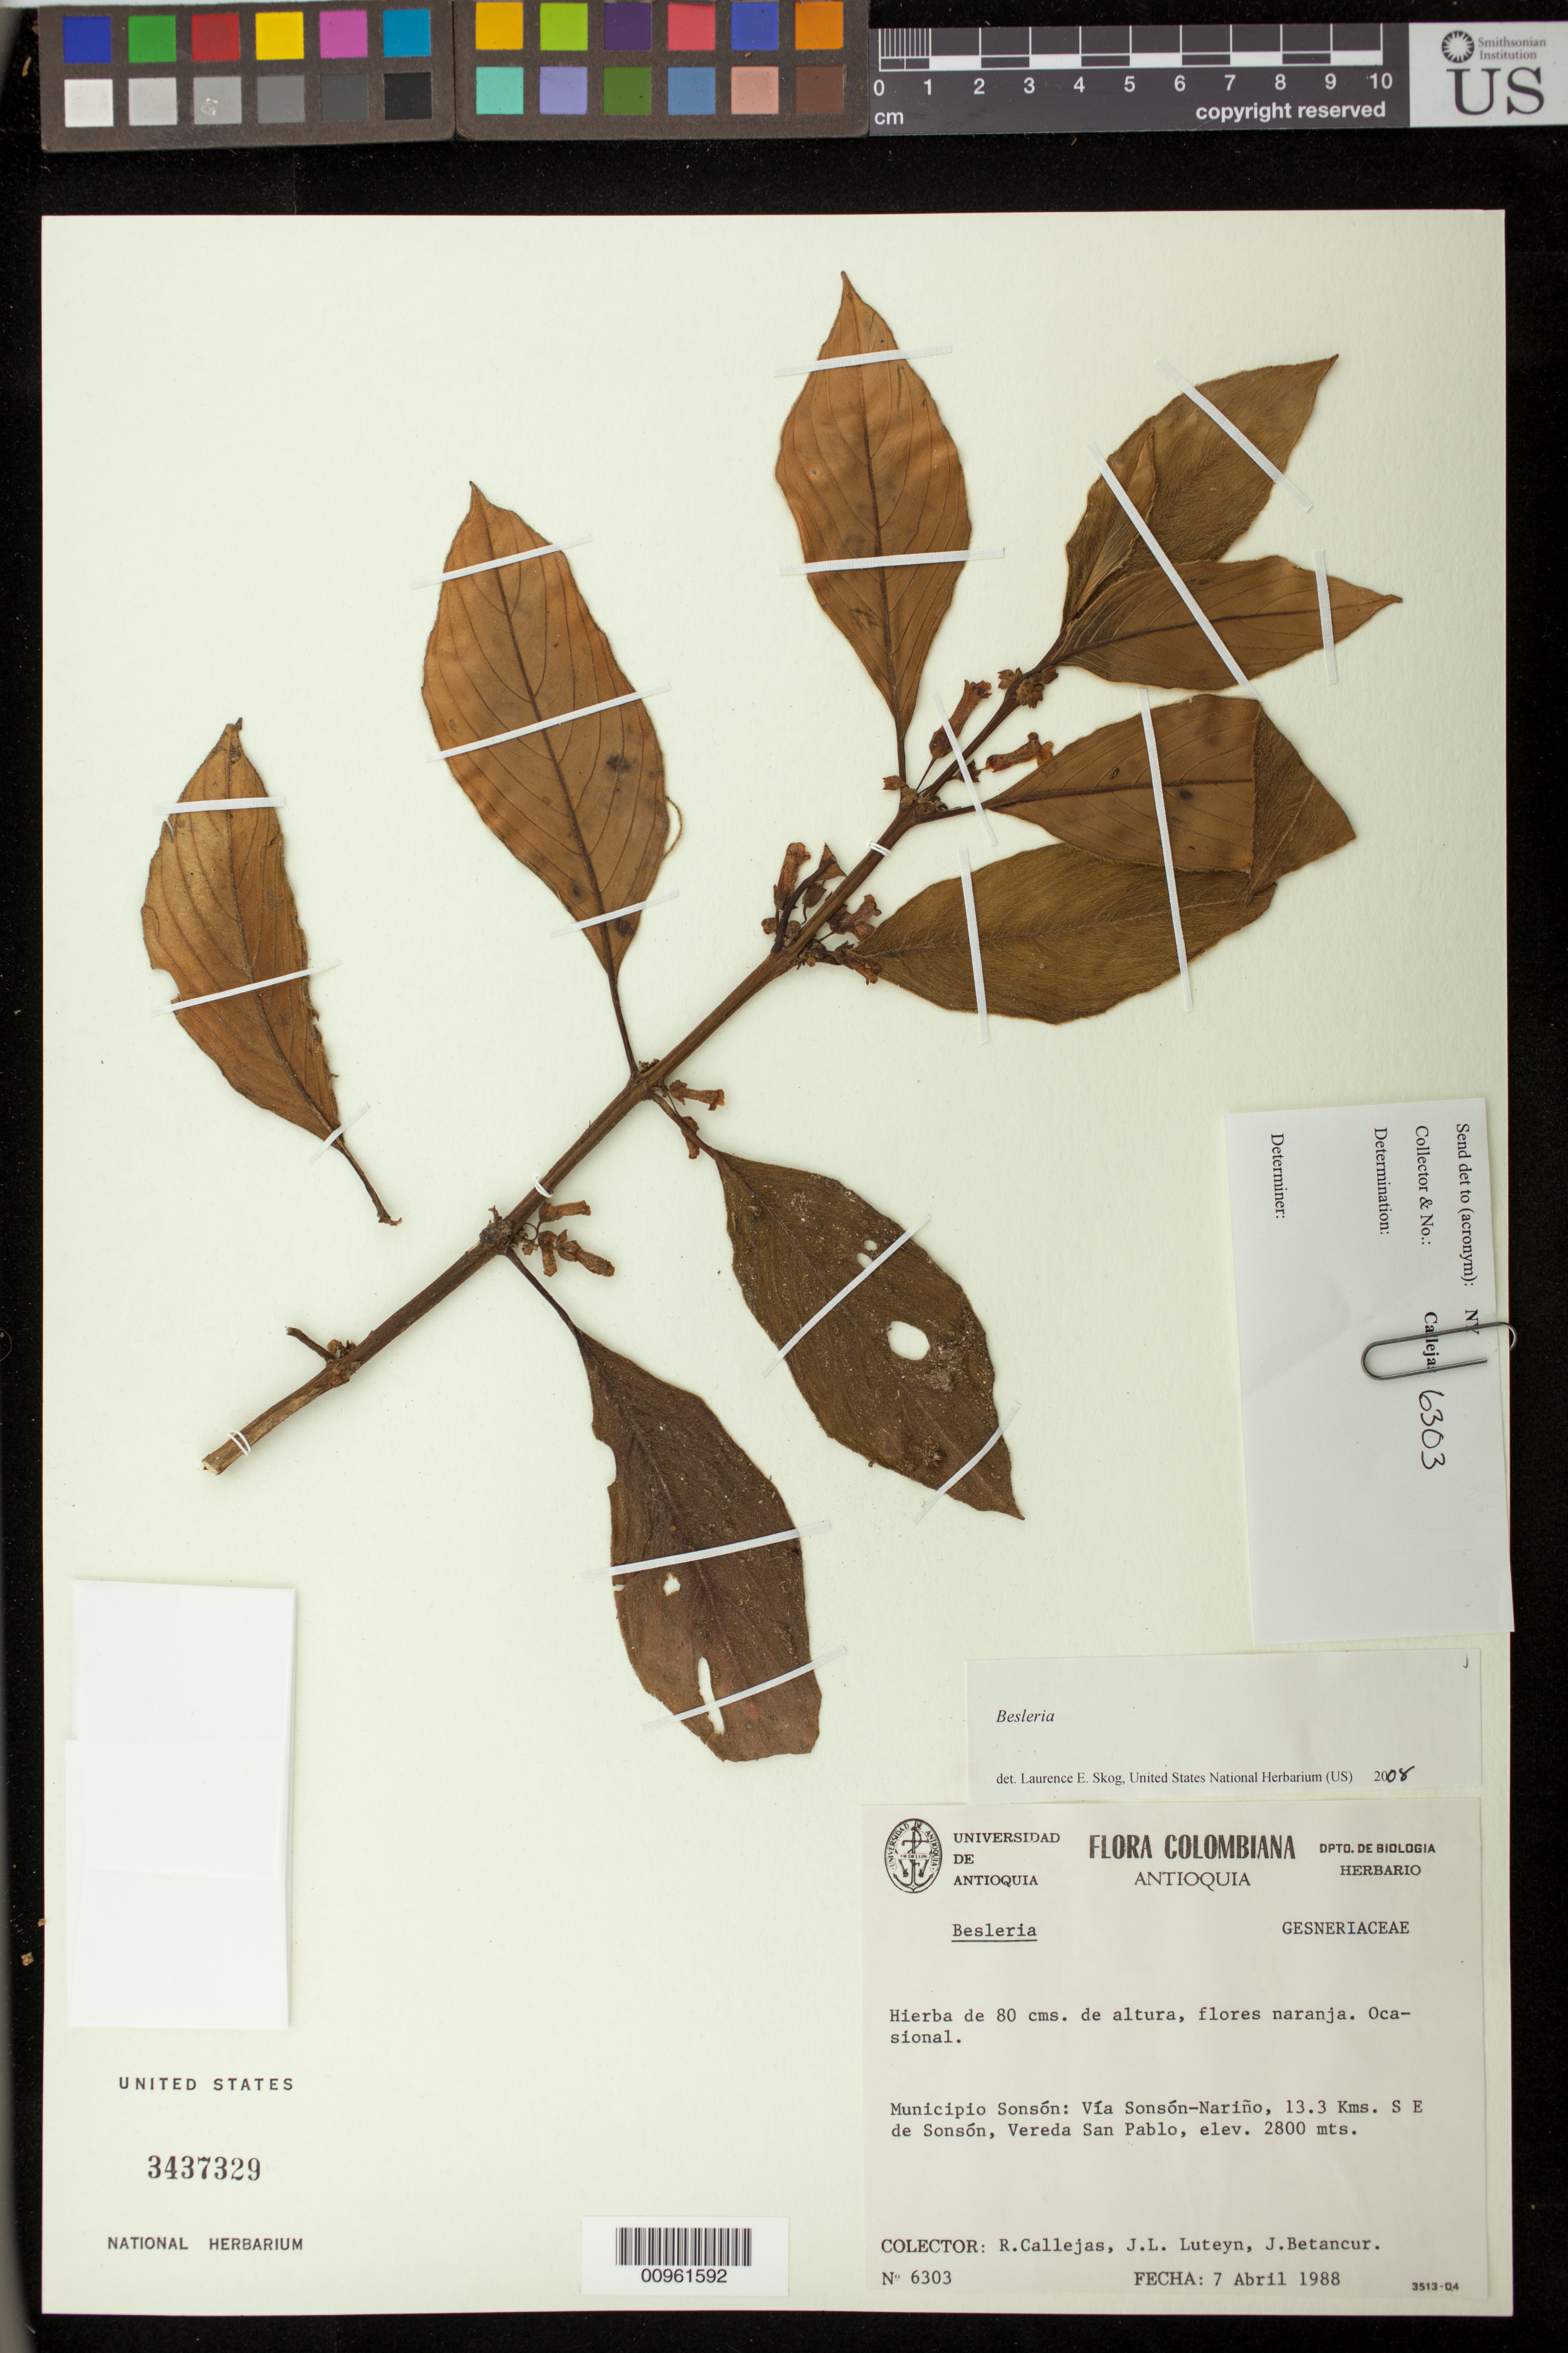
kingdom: Plantae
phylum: Tracheophyta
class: Magnoliopsida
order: Lamiales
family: Gesneriaceae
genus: Besleria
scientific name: Besleria sp.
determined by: Skog, Laurence E.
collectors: R. Callejas, J. L. Luteyn & J. C. Betancur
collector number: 6303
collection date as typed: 07 Apr 1988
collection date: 1988-04-07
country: Colombia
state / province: Antioquia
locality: Municipio Sonsón: Vía Sonsón-Nariño, 13.3 km SE de Sonsón, vereda San Pablo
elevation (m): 2800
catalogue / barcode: US 3437329